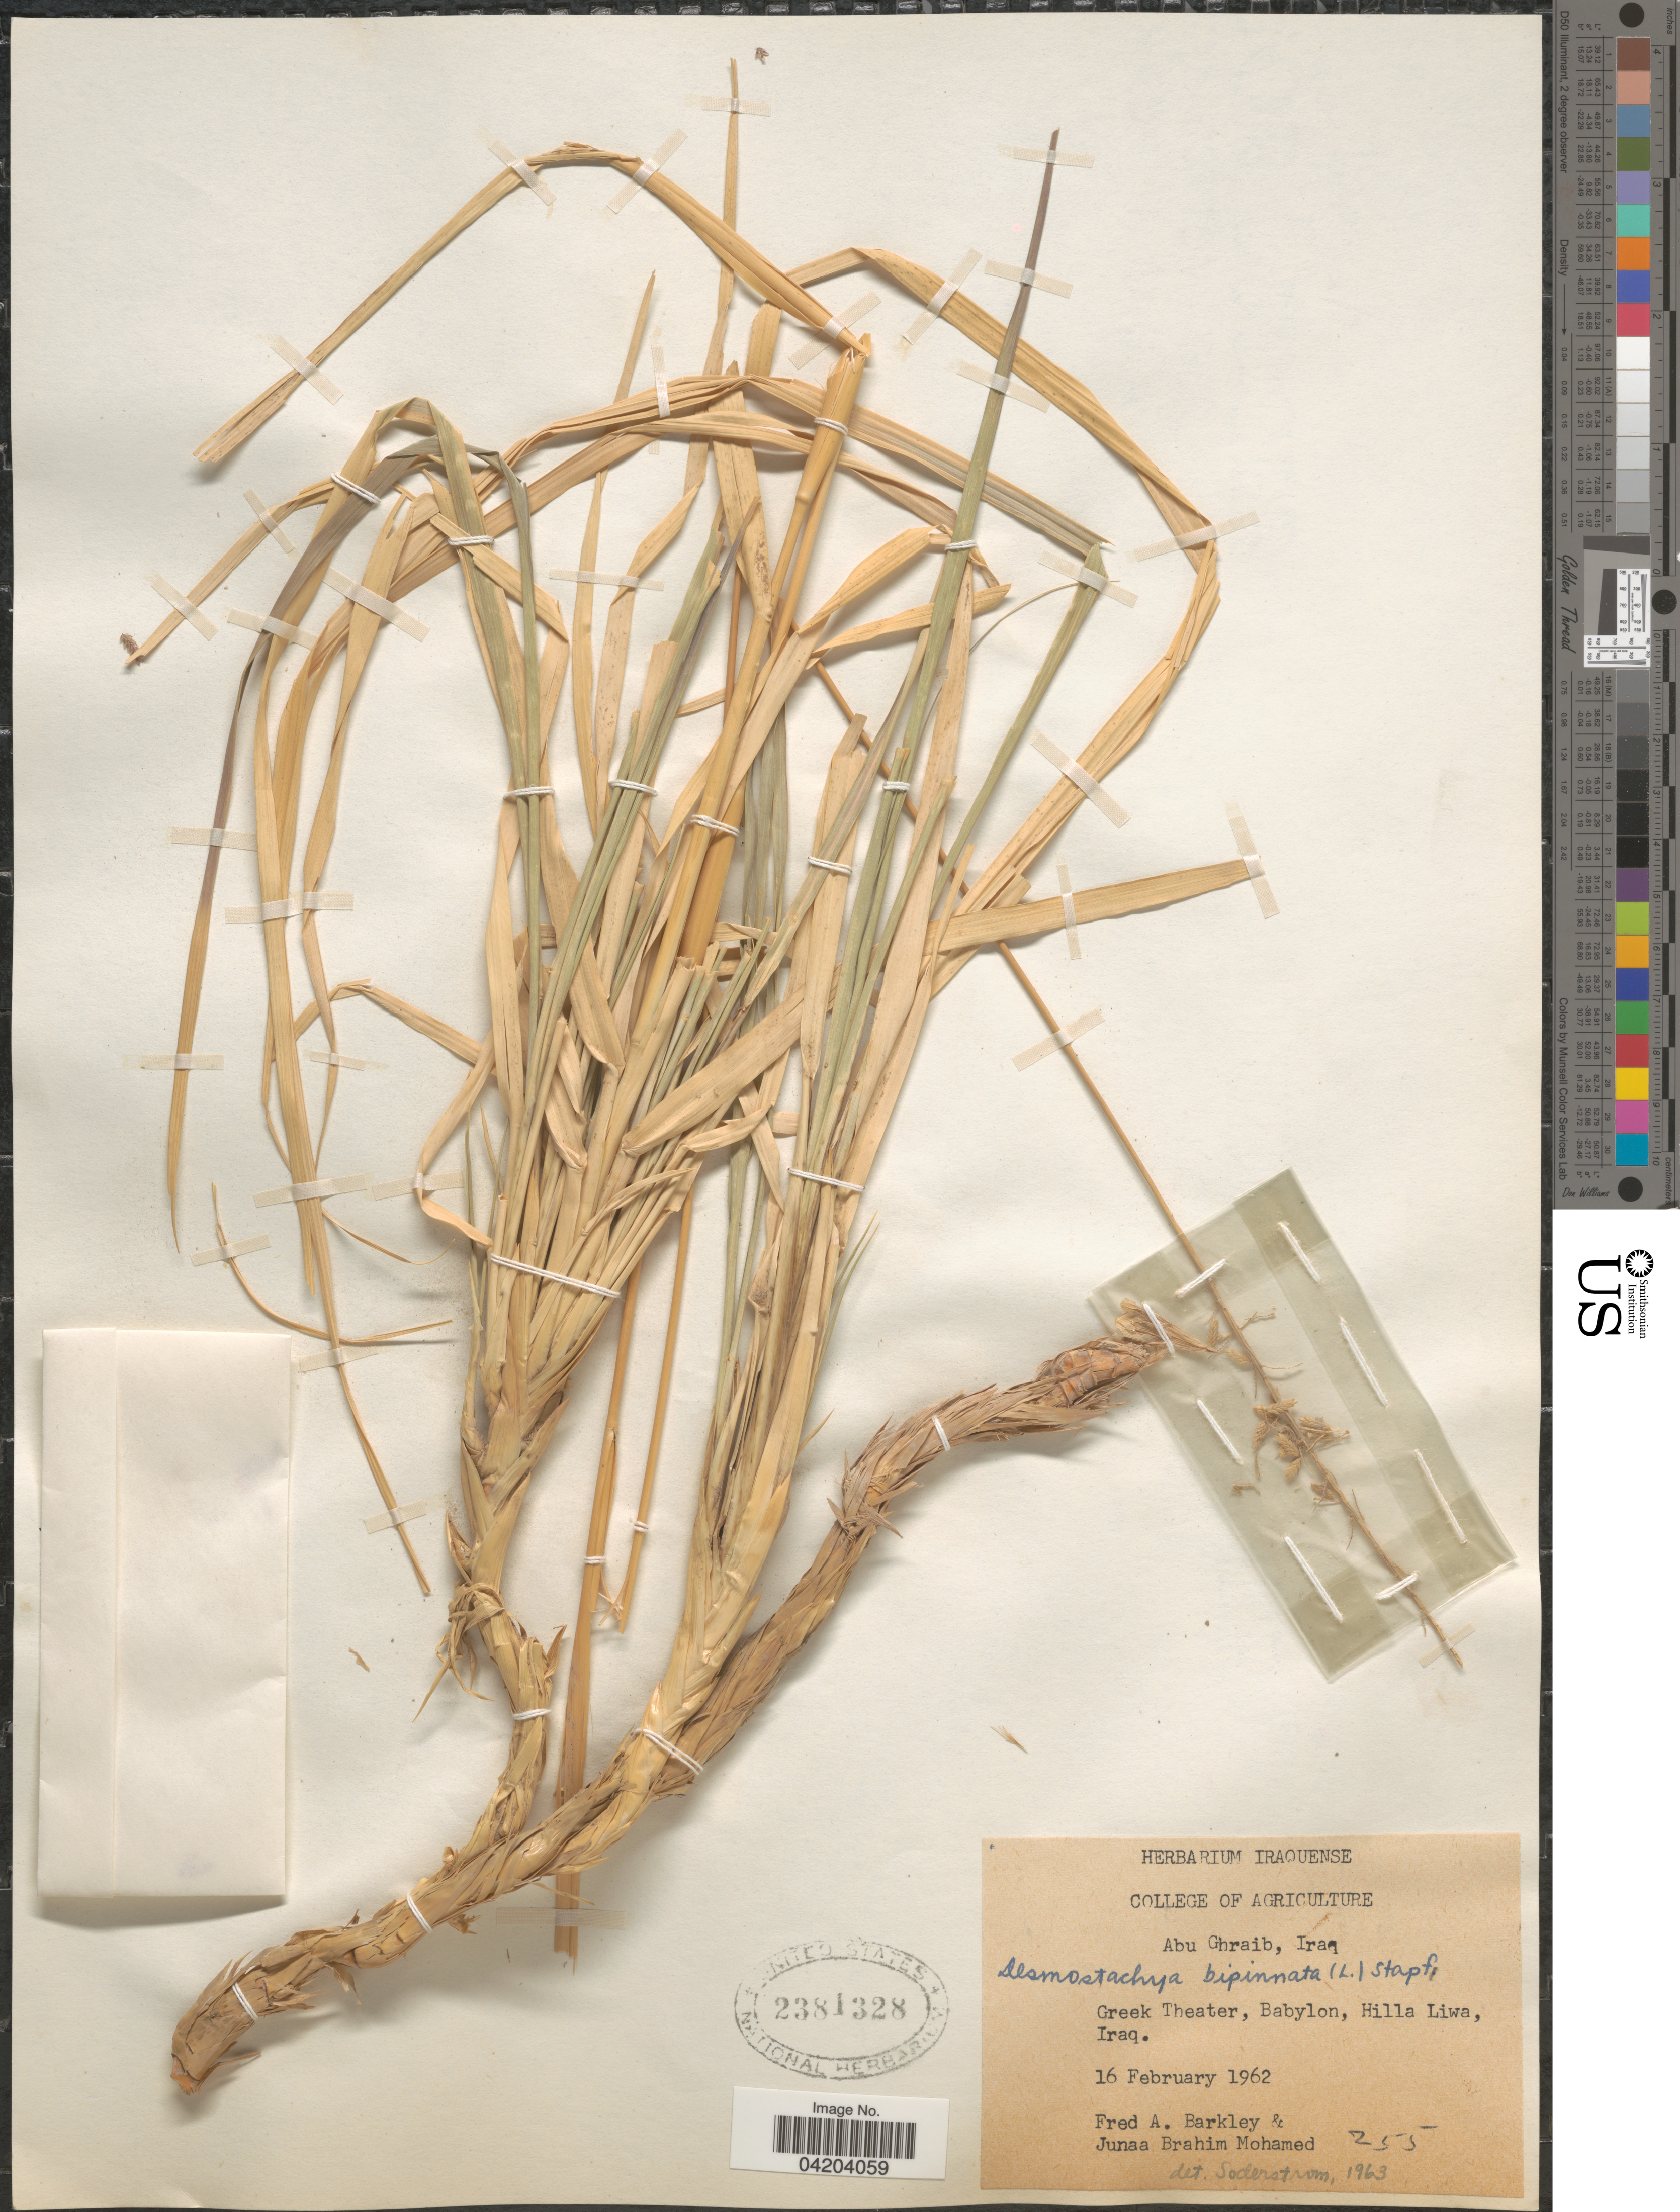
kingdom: Plantae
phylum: Tracheophyta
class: Liliopsida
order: Poales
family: Poaceae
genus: Desmostachya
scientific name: Desmostachya bipinnata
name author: (L.) Stapf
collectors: F. A. Barkley & J. B. Mohamed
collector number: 255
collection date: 1962-02-16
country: Iraq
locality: Abu Ghraib. Greek Theater, Babylon, Hilla Liwa.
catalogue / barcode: US 2381328